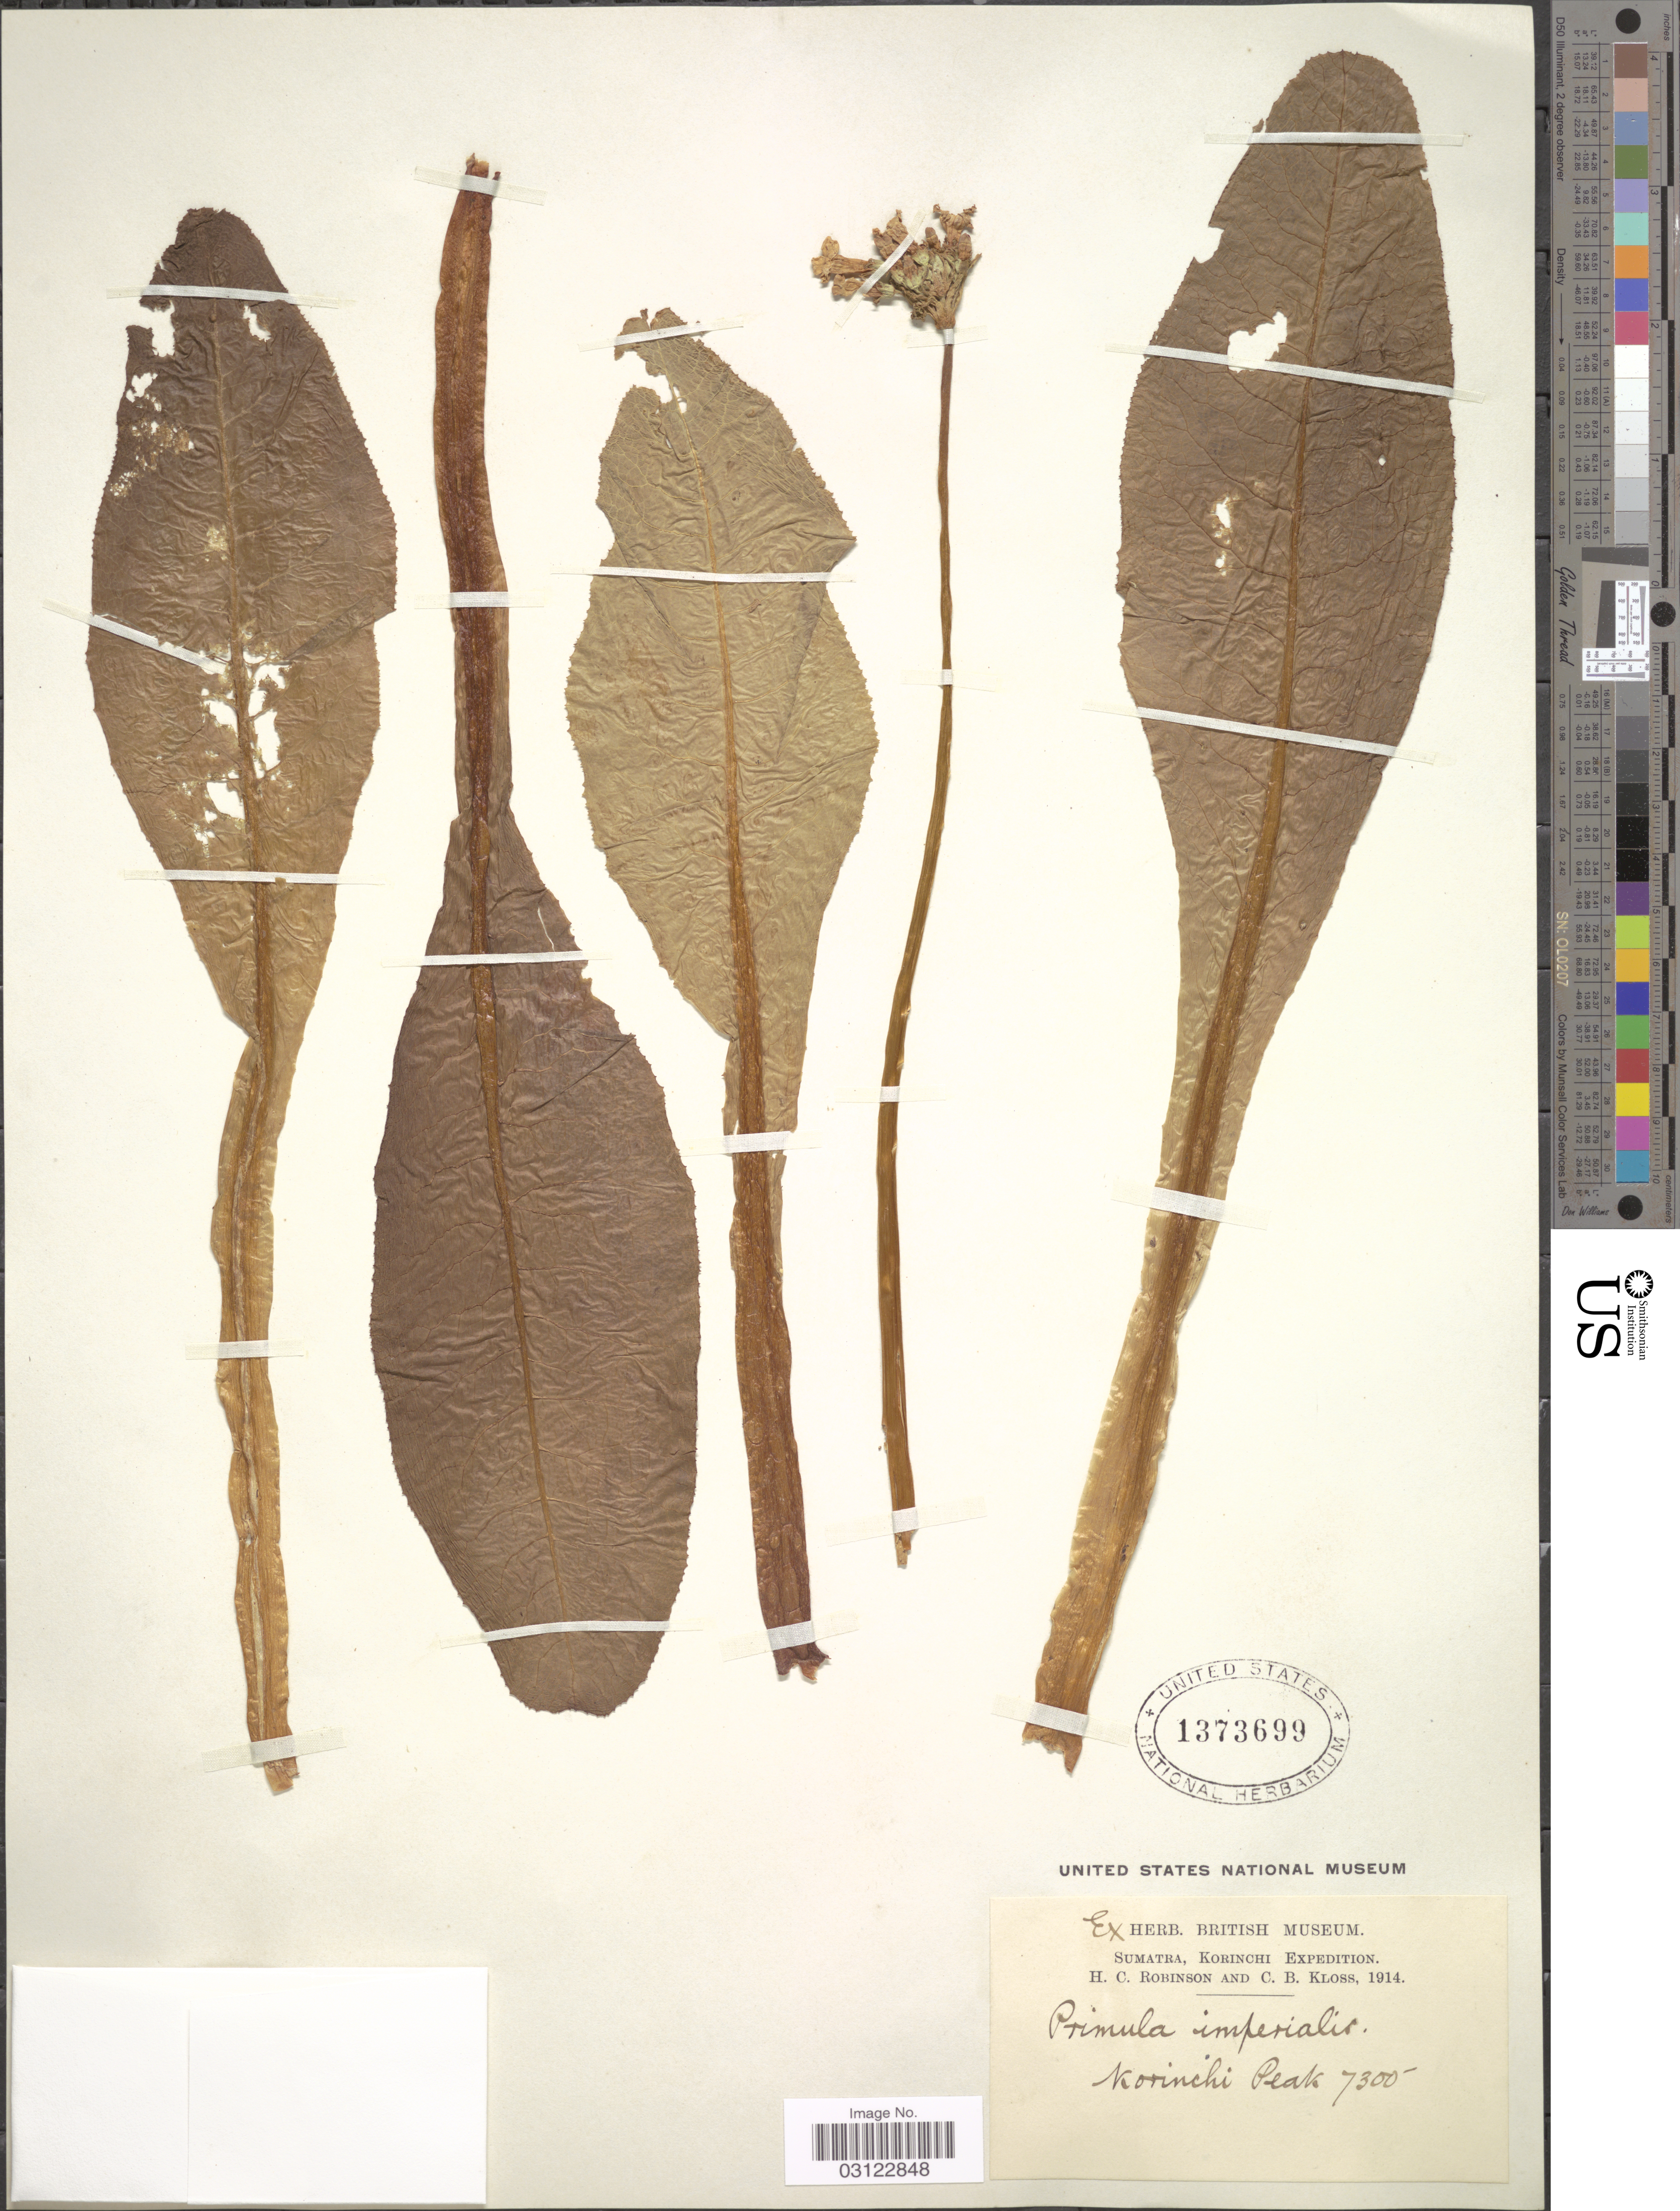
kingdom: Plantae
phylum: Tracheophyta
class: Magnoliopsida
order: Ericales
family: Primulaceae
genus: Primula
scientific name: Primula imperialis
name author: Jungh.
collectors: H. C. Robinson & C. Kloss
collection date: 1914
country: Indonesia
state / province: Sumatra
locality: Korinchi. Korinchi Peak.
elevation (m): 2225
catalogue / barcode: US 1373699